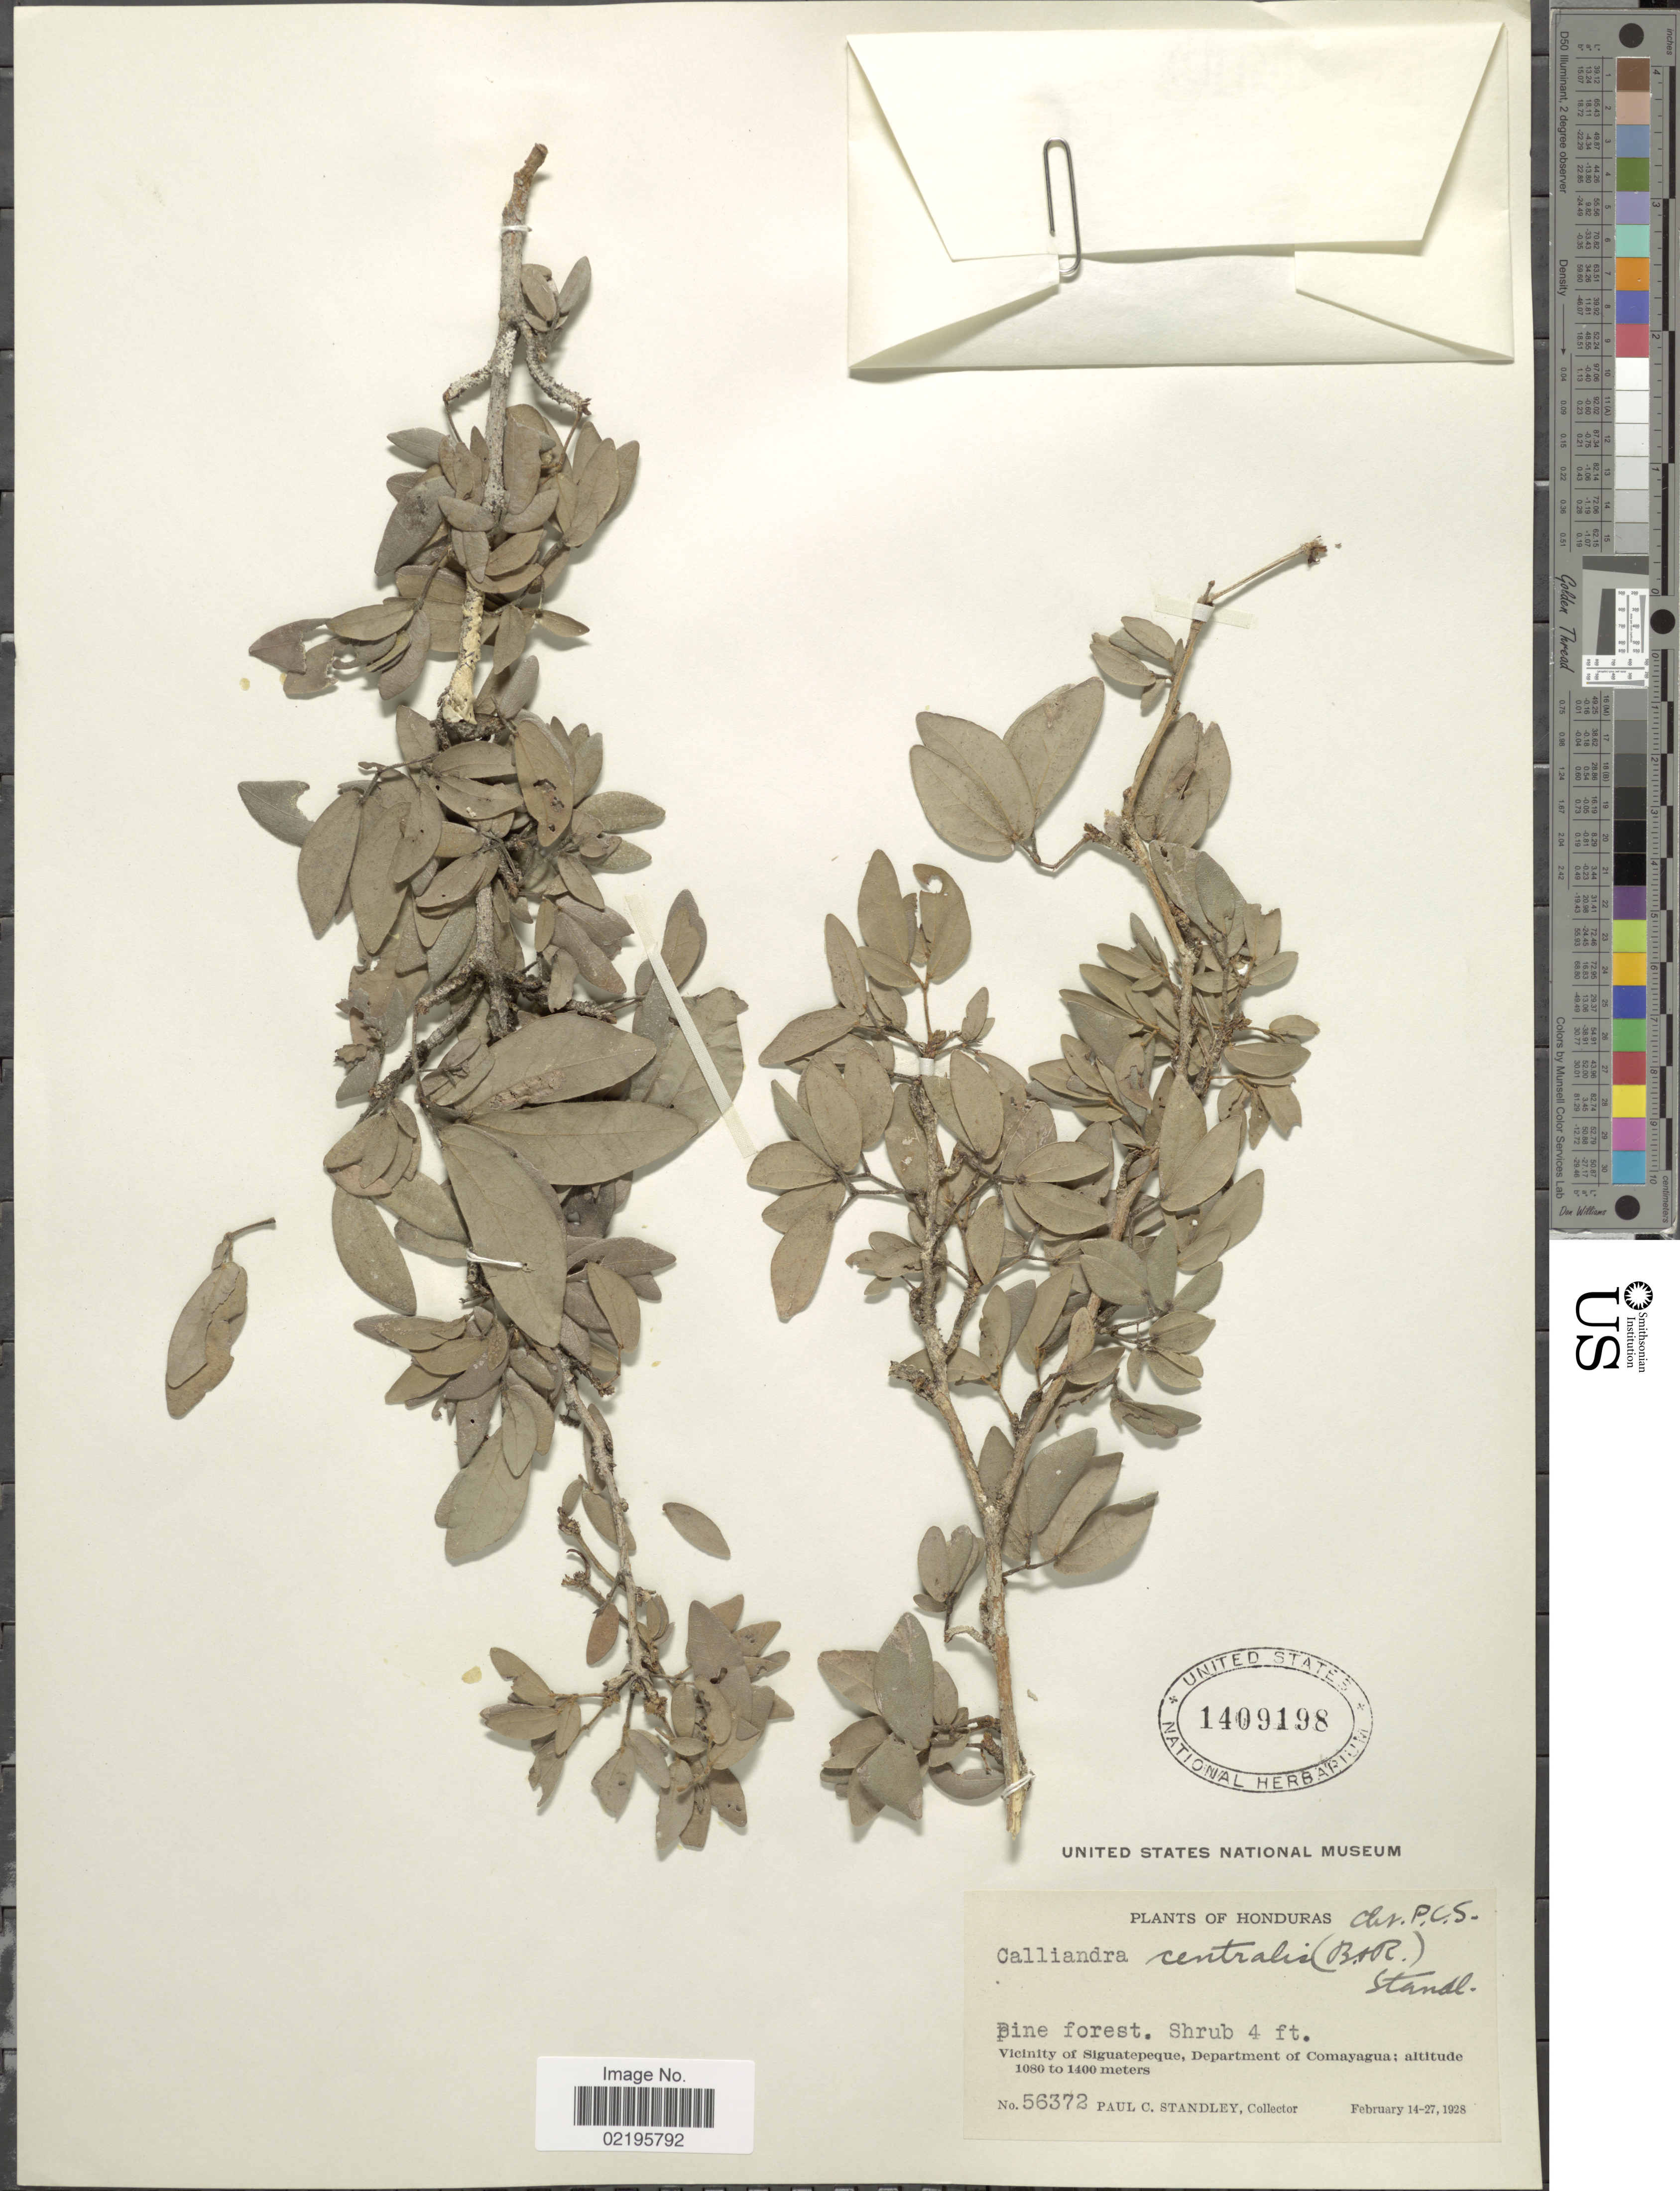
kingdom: Plantae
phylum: Tracheophyta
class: Magnoliopsida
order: Fabales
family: Fabaceae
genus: Calliandra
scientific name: Calliandra centralis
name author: Standl.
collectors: P. C. Standley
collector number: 56372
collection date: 1928-02-14/1928-02-17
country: Honduras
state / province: Comayagua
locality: Vicinity of Siguatepeque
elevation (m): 1080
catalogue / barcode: US 1409198